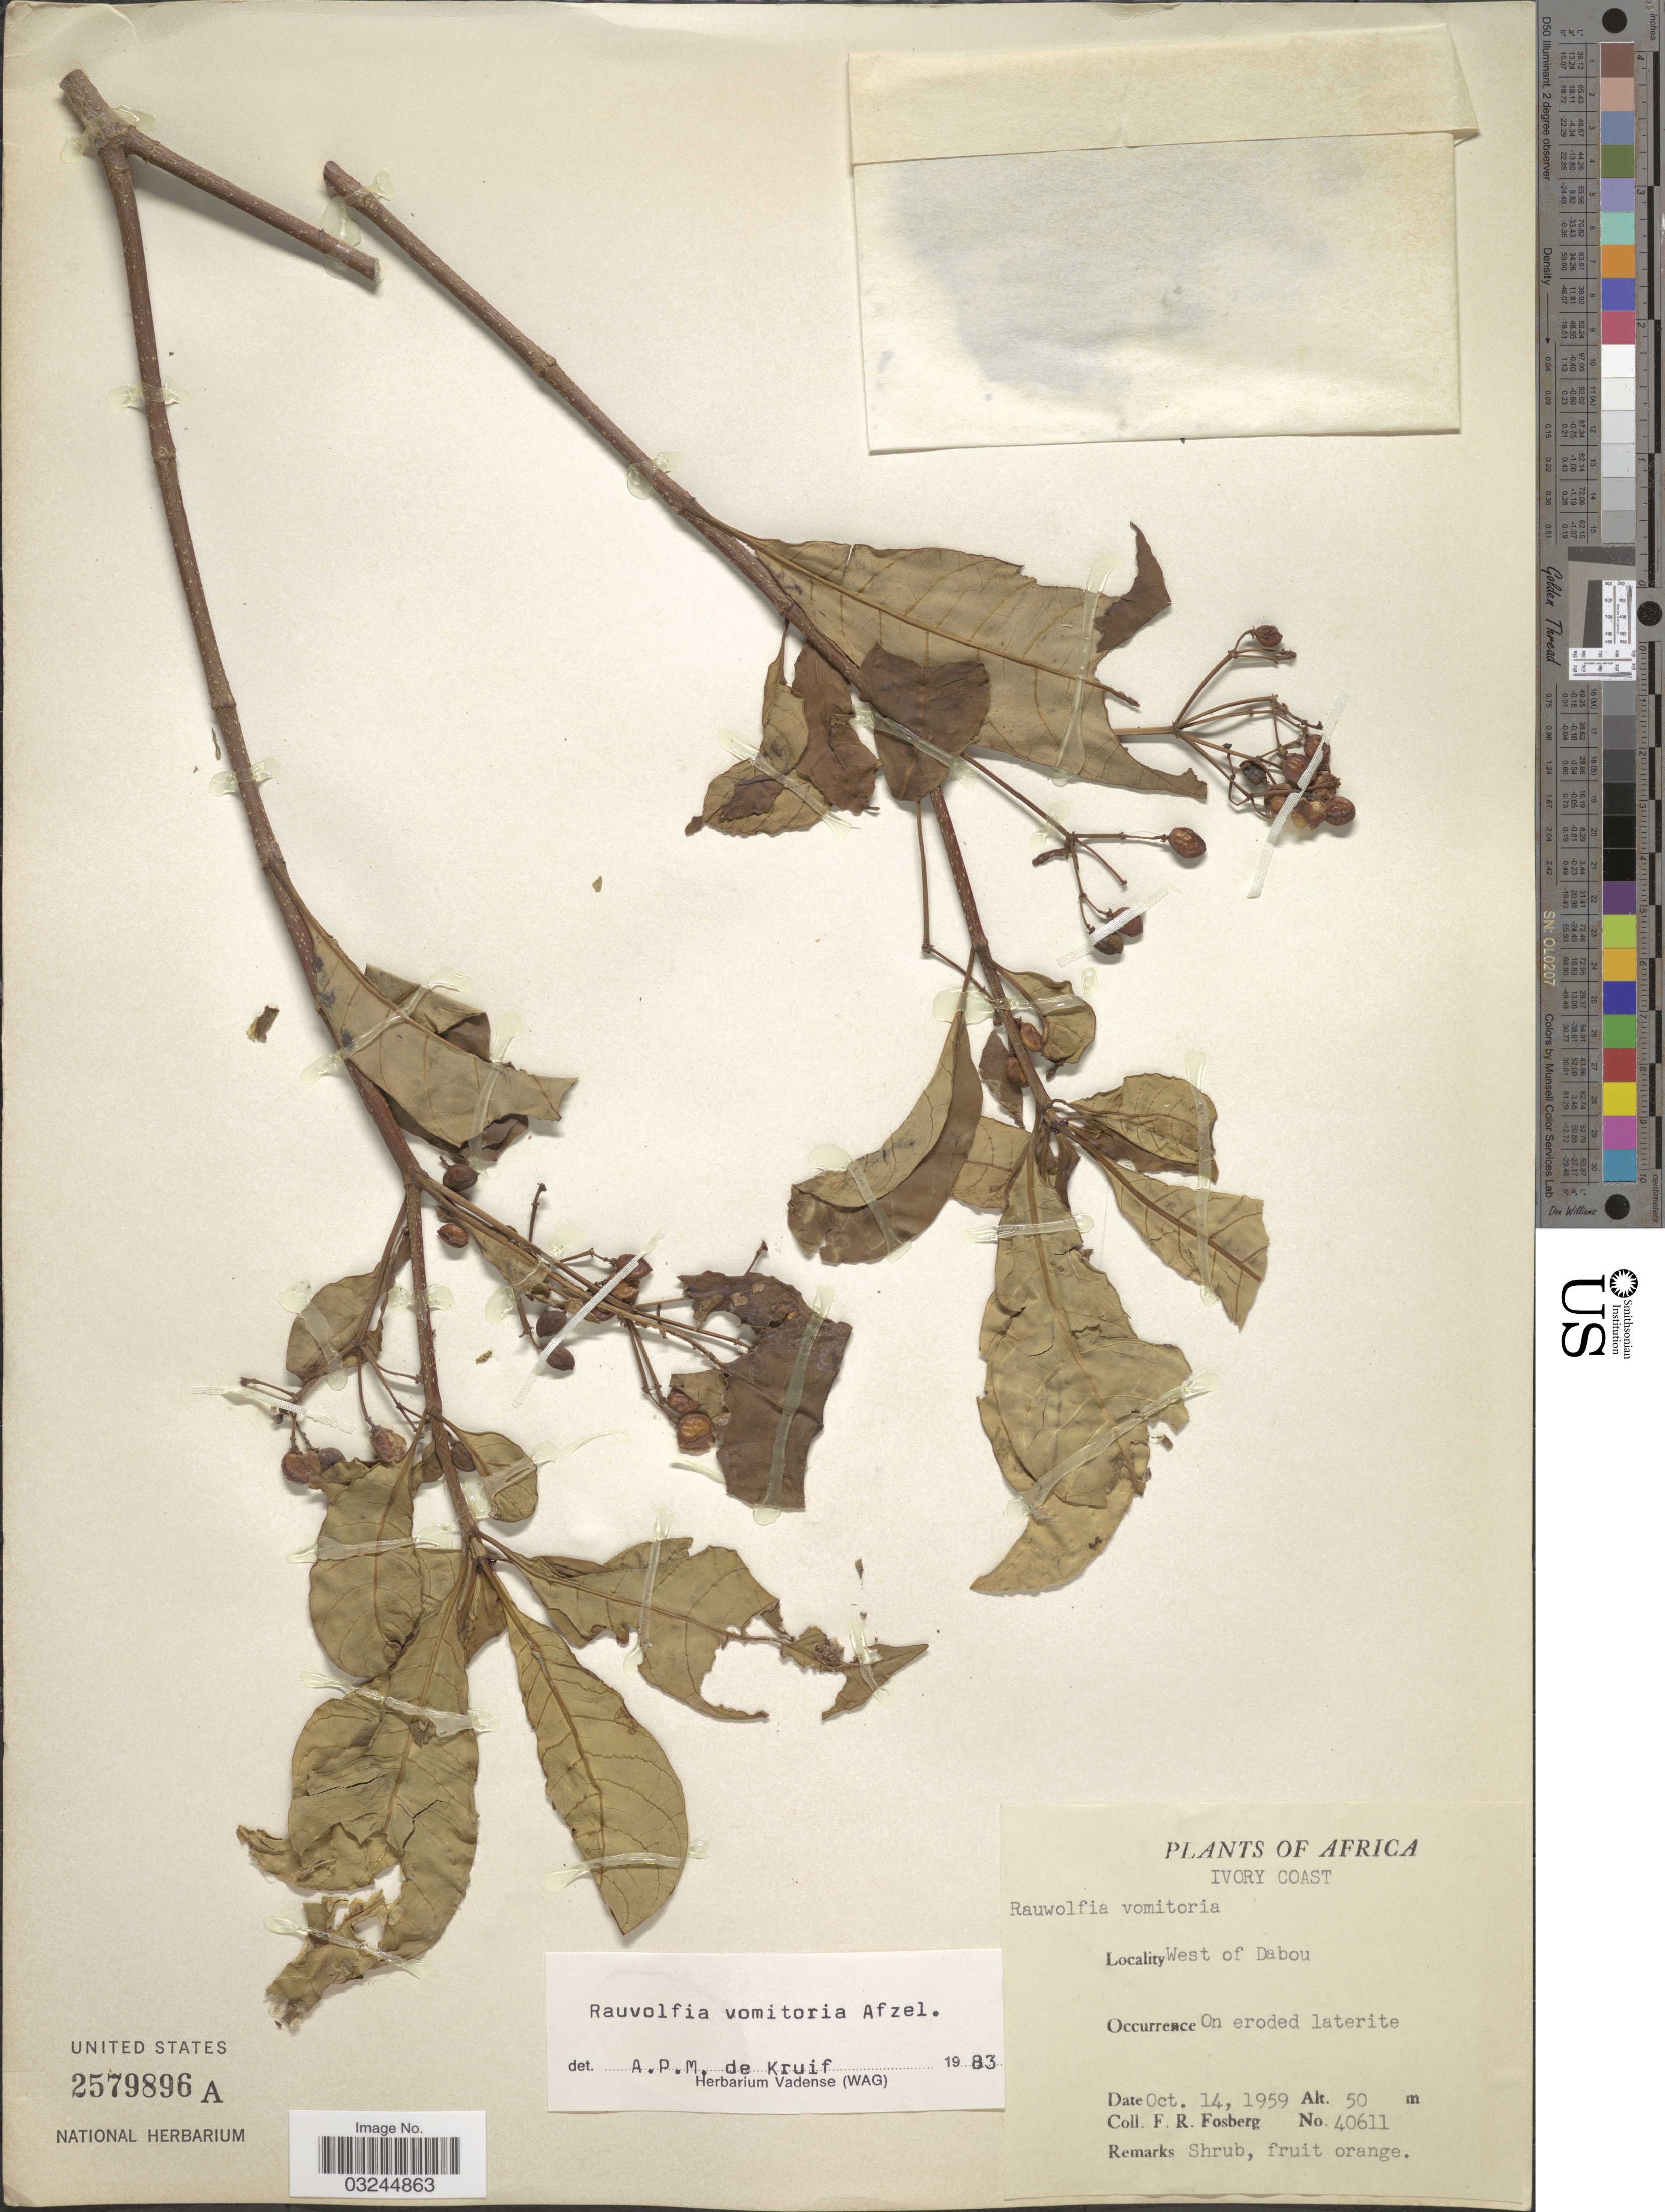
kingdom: Plantae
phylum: Tracheophyta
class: Magnoliopsida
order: Gentianales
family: Apocynaceae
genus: Rauvolfia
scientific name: Rauvolfia vomitoria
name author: Afzel.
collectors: F. R. Fosberg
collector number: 40611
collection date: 1959-10-14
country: Ivory Coast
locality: West of Dabou.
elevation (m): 50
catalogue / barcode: US 2579896A